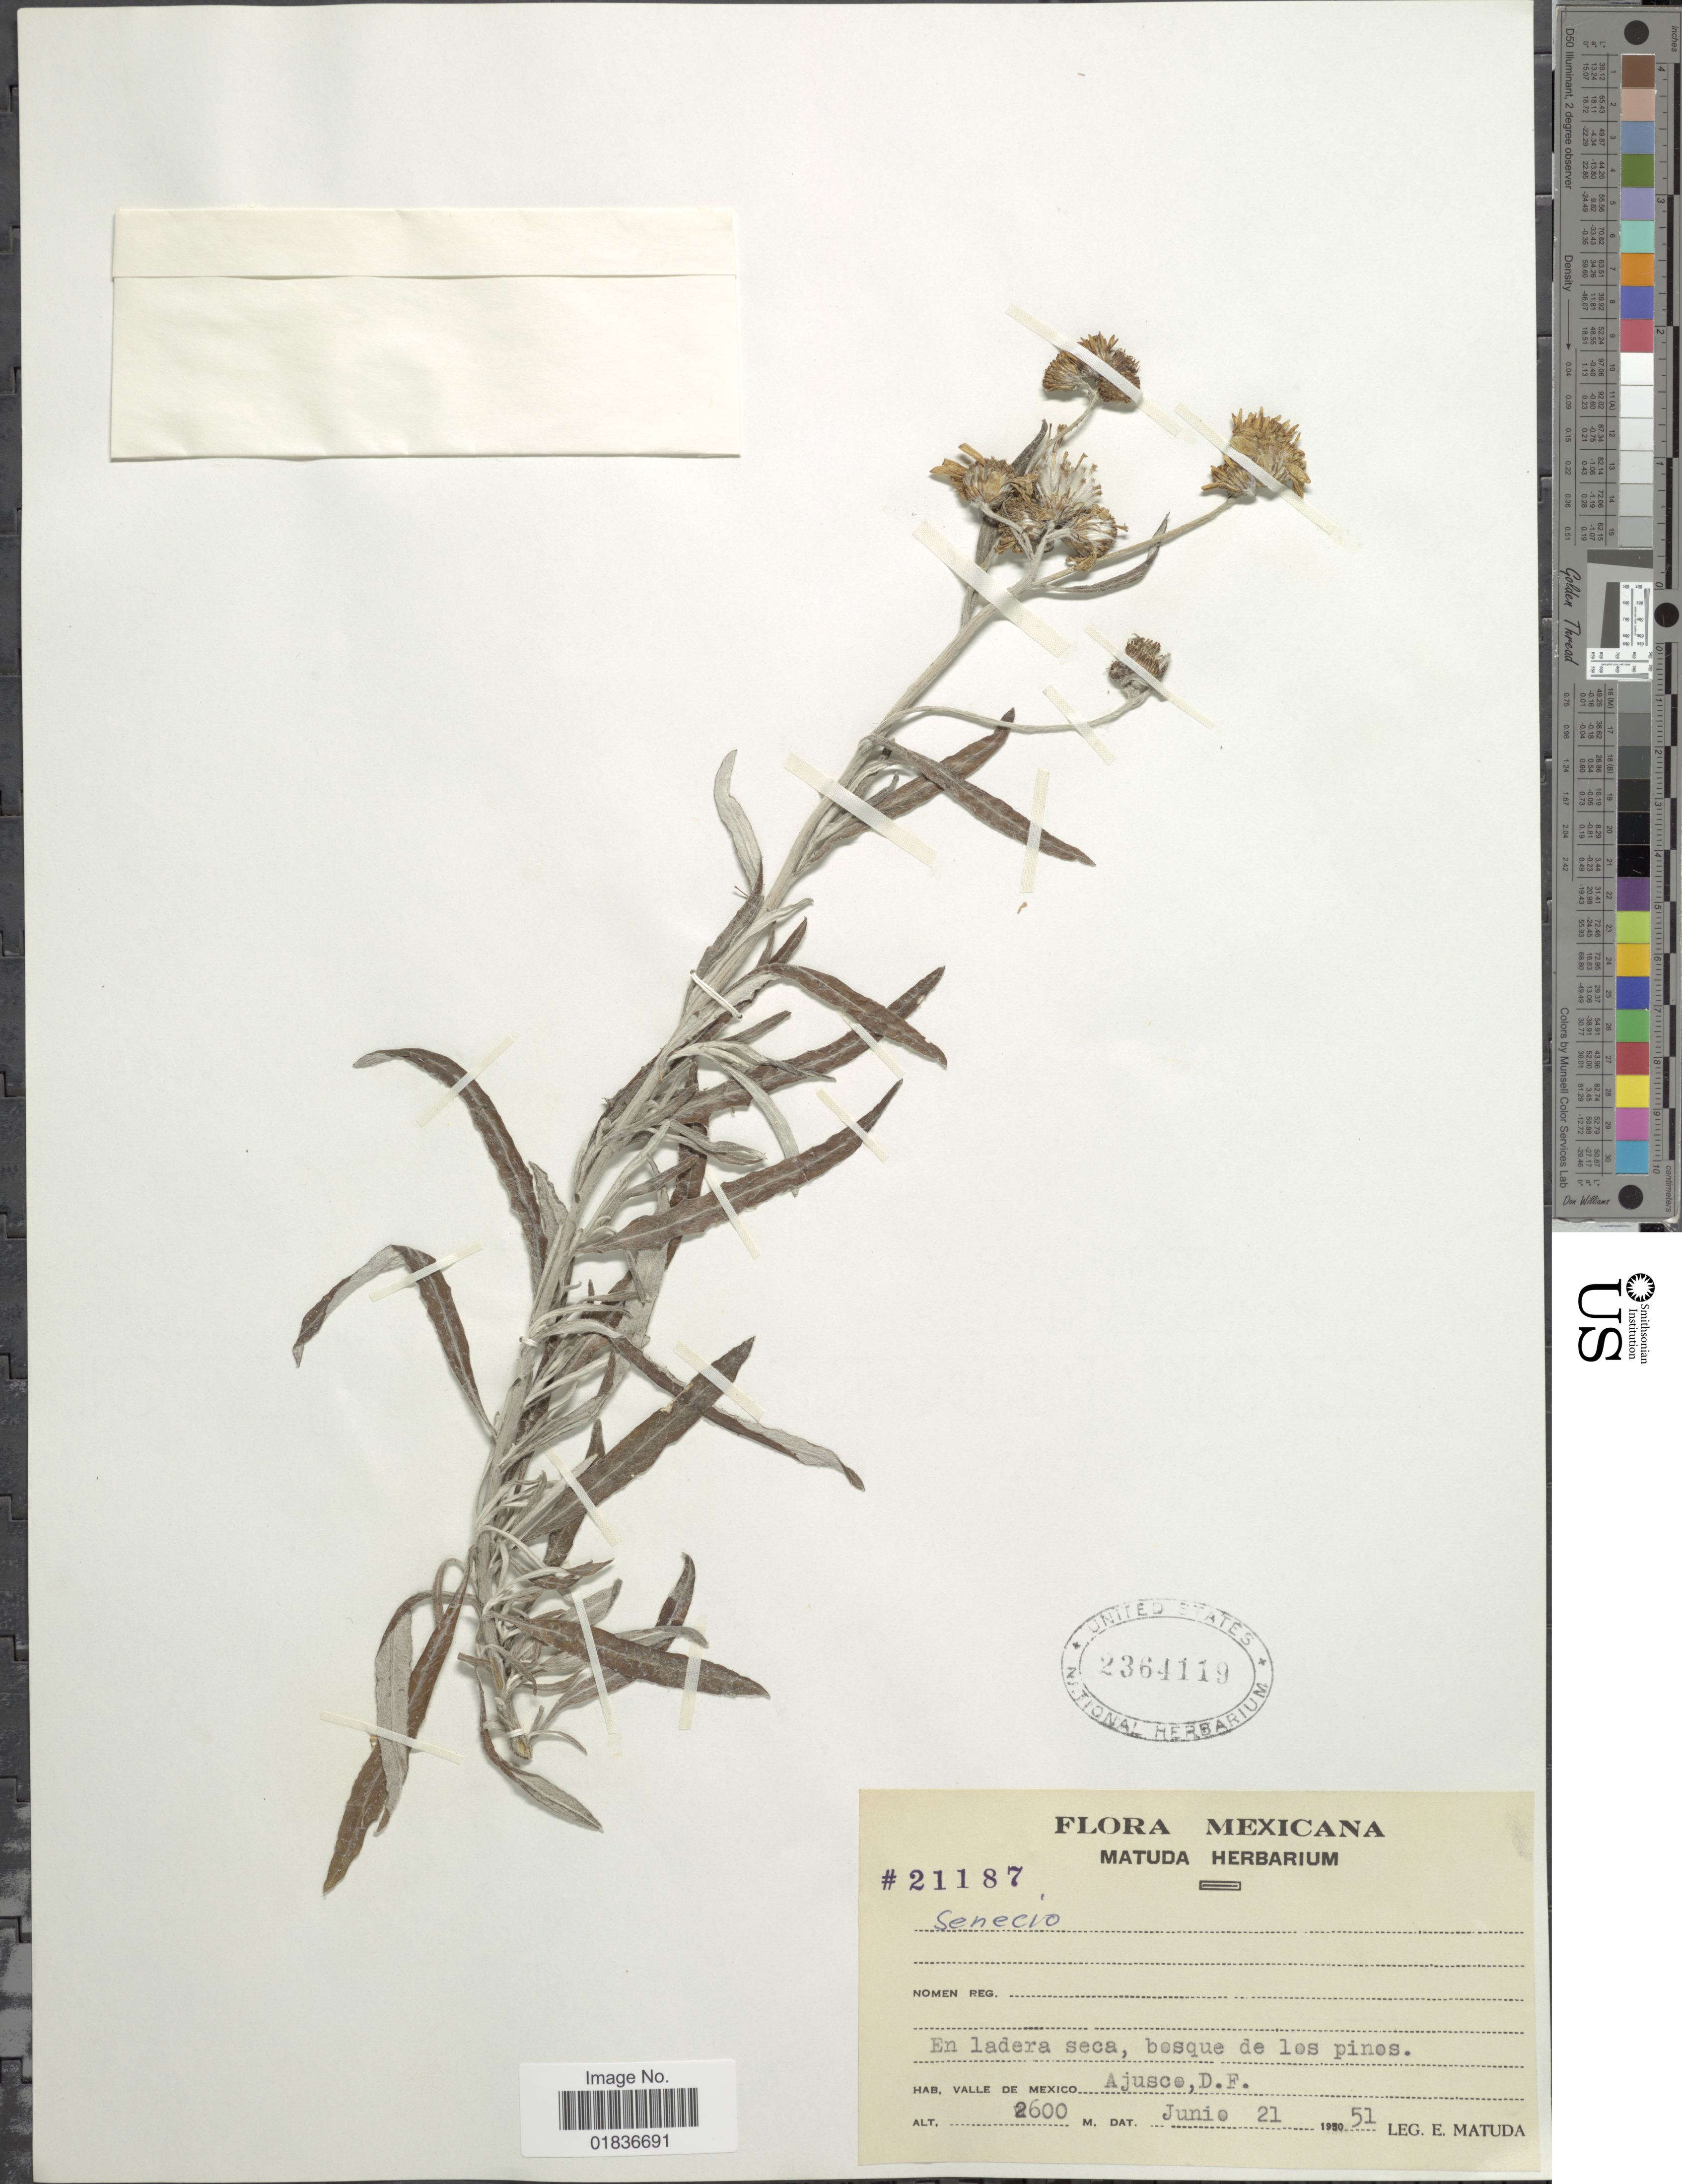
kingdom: Plantae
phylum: Tracheophyta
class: Magnoliopsida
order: Asterales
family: Asteraceae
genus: Senecio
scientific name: Senecio sp.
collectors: E. Matuda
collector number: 21187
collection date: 1951-06-21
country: Mexico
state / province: Distrito Federal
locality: Valle de Mexico. Ajusco D. F.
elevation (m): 2600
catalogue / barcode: US 2364119